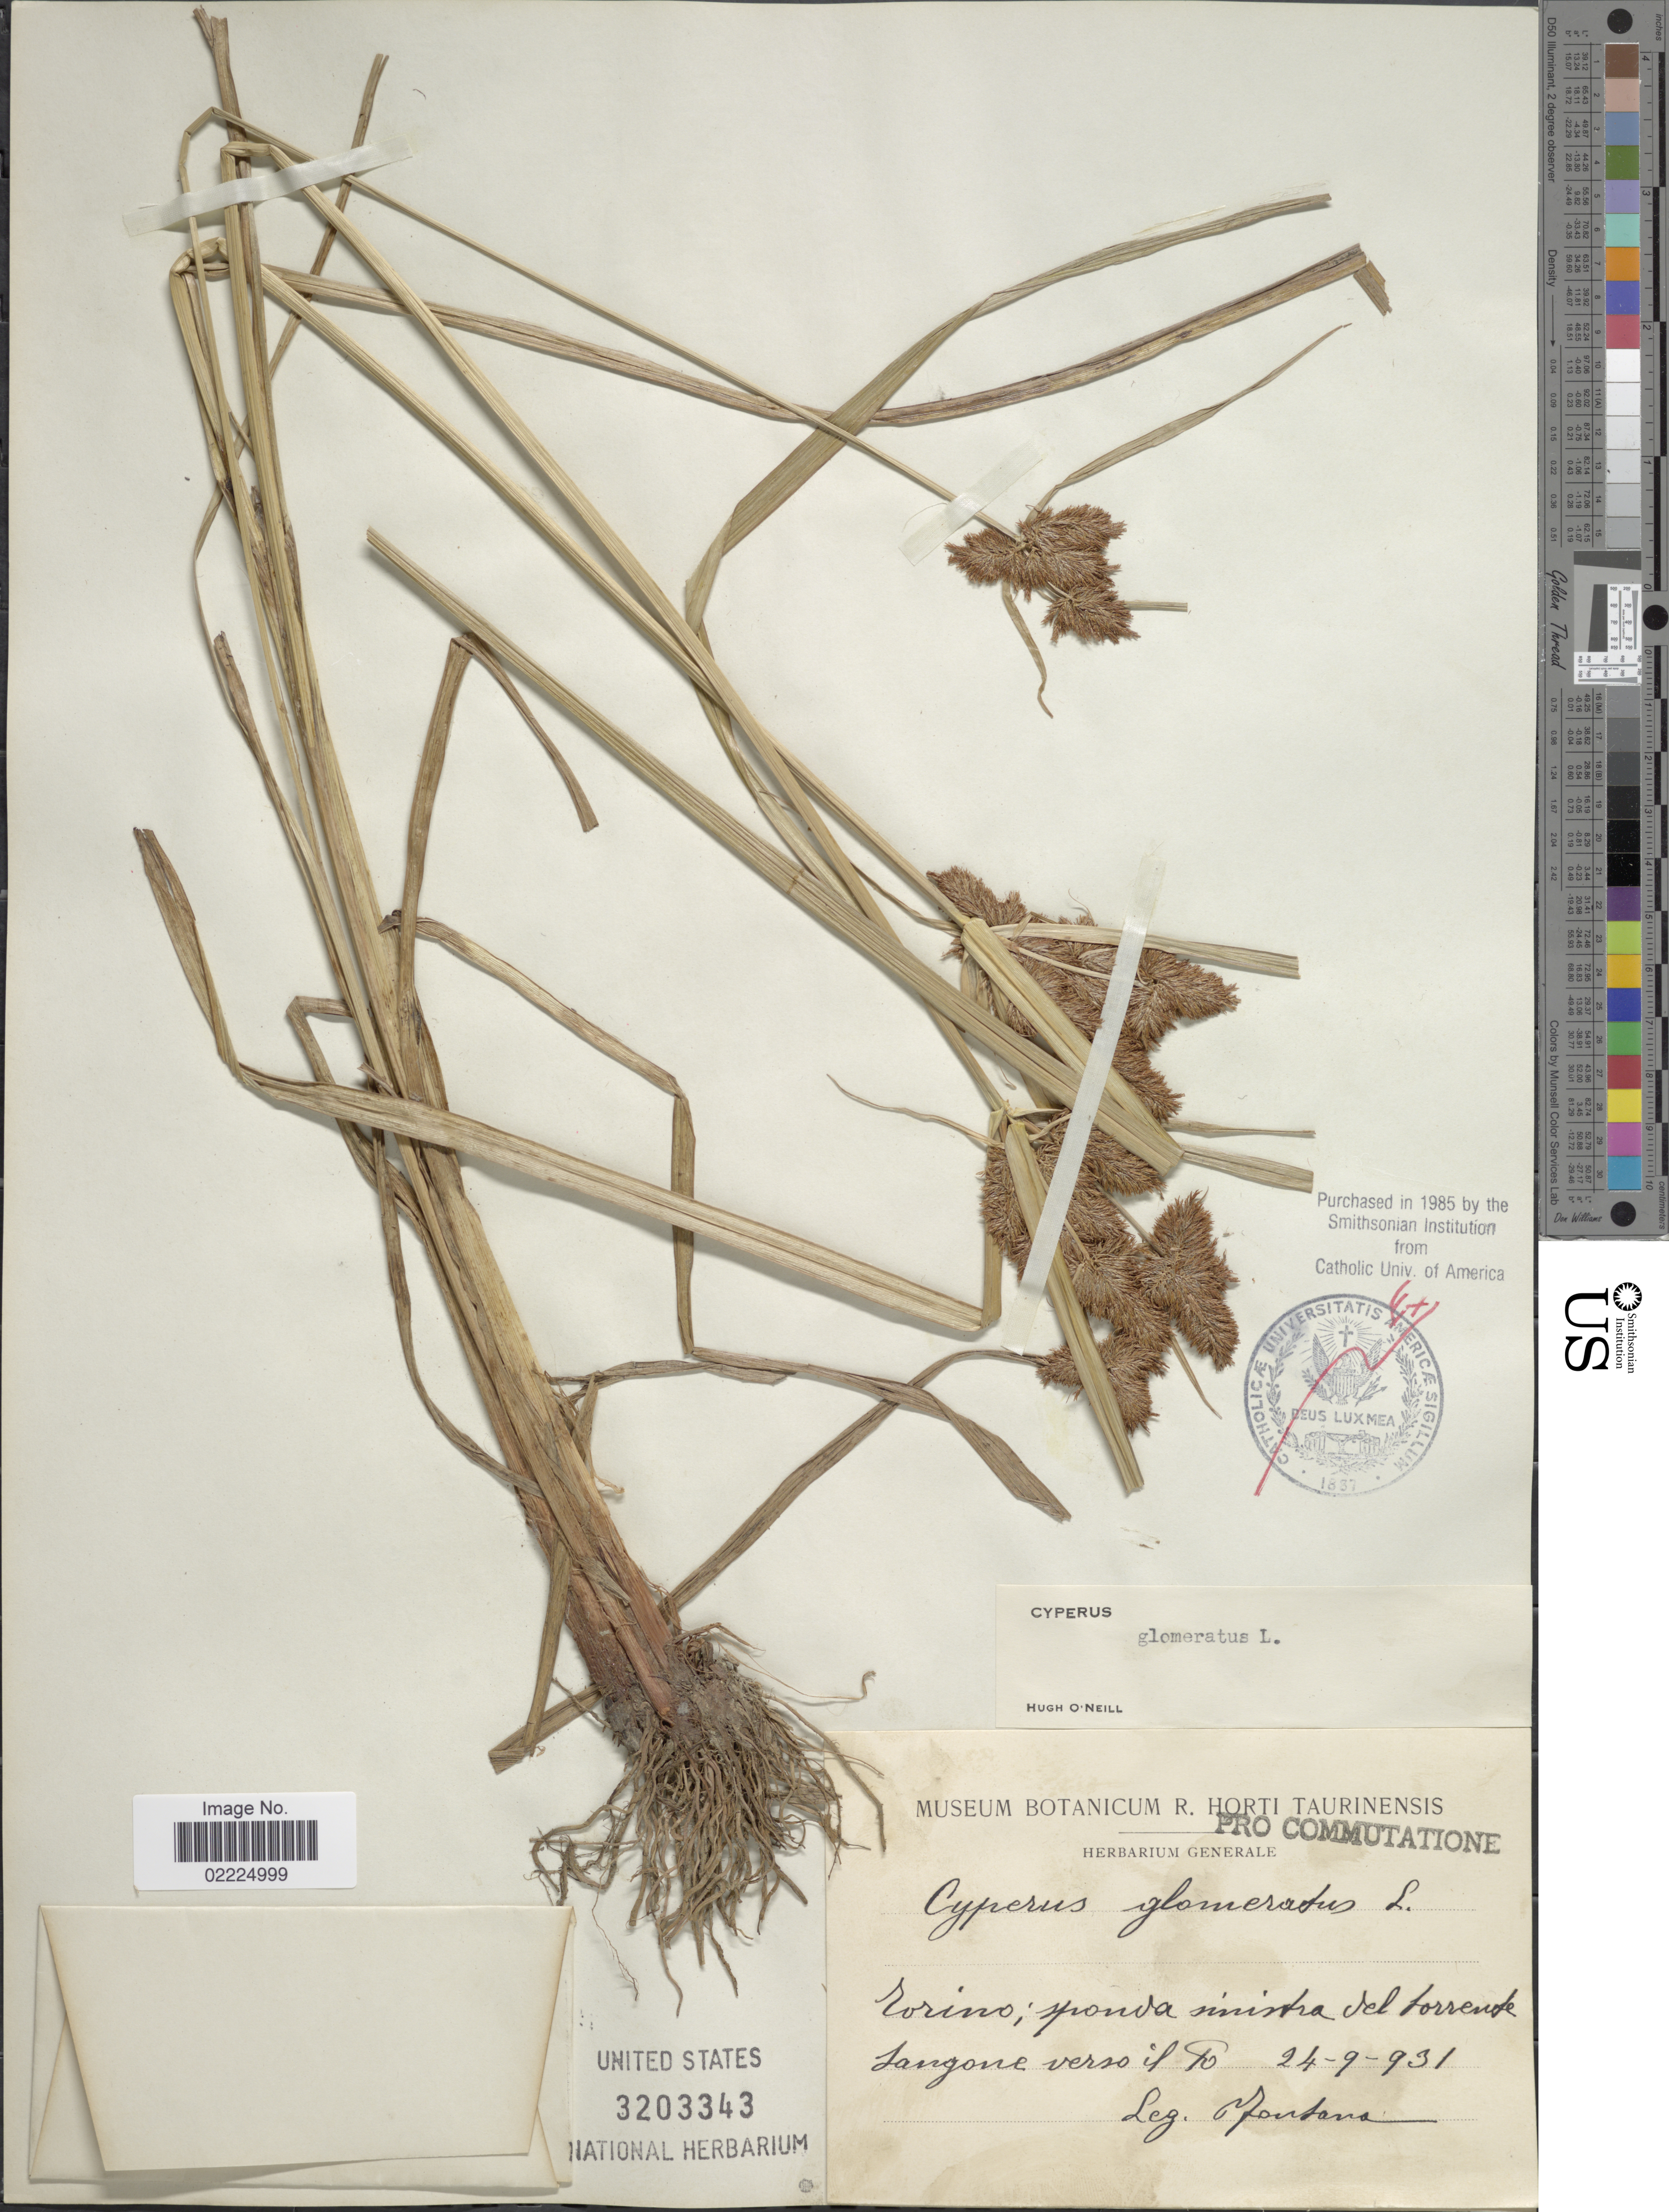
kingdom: Plantae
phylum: Tracheophyta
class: Liliopsida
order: Poales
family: Cyperaceae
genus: Cyperus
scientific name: Cyperus glomeratus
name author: L.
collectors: P. Fontana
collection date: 1931-09-24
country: Italy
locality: Torino: monda [illegible text] del torrente Langone verso [interpreted]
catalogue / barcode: US 3203343